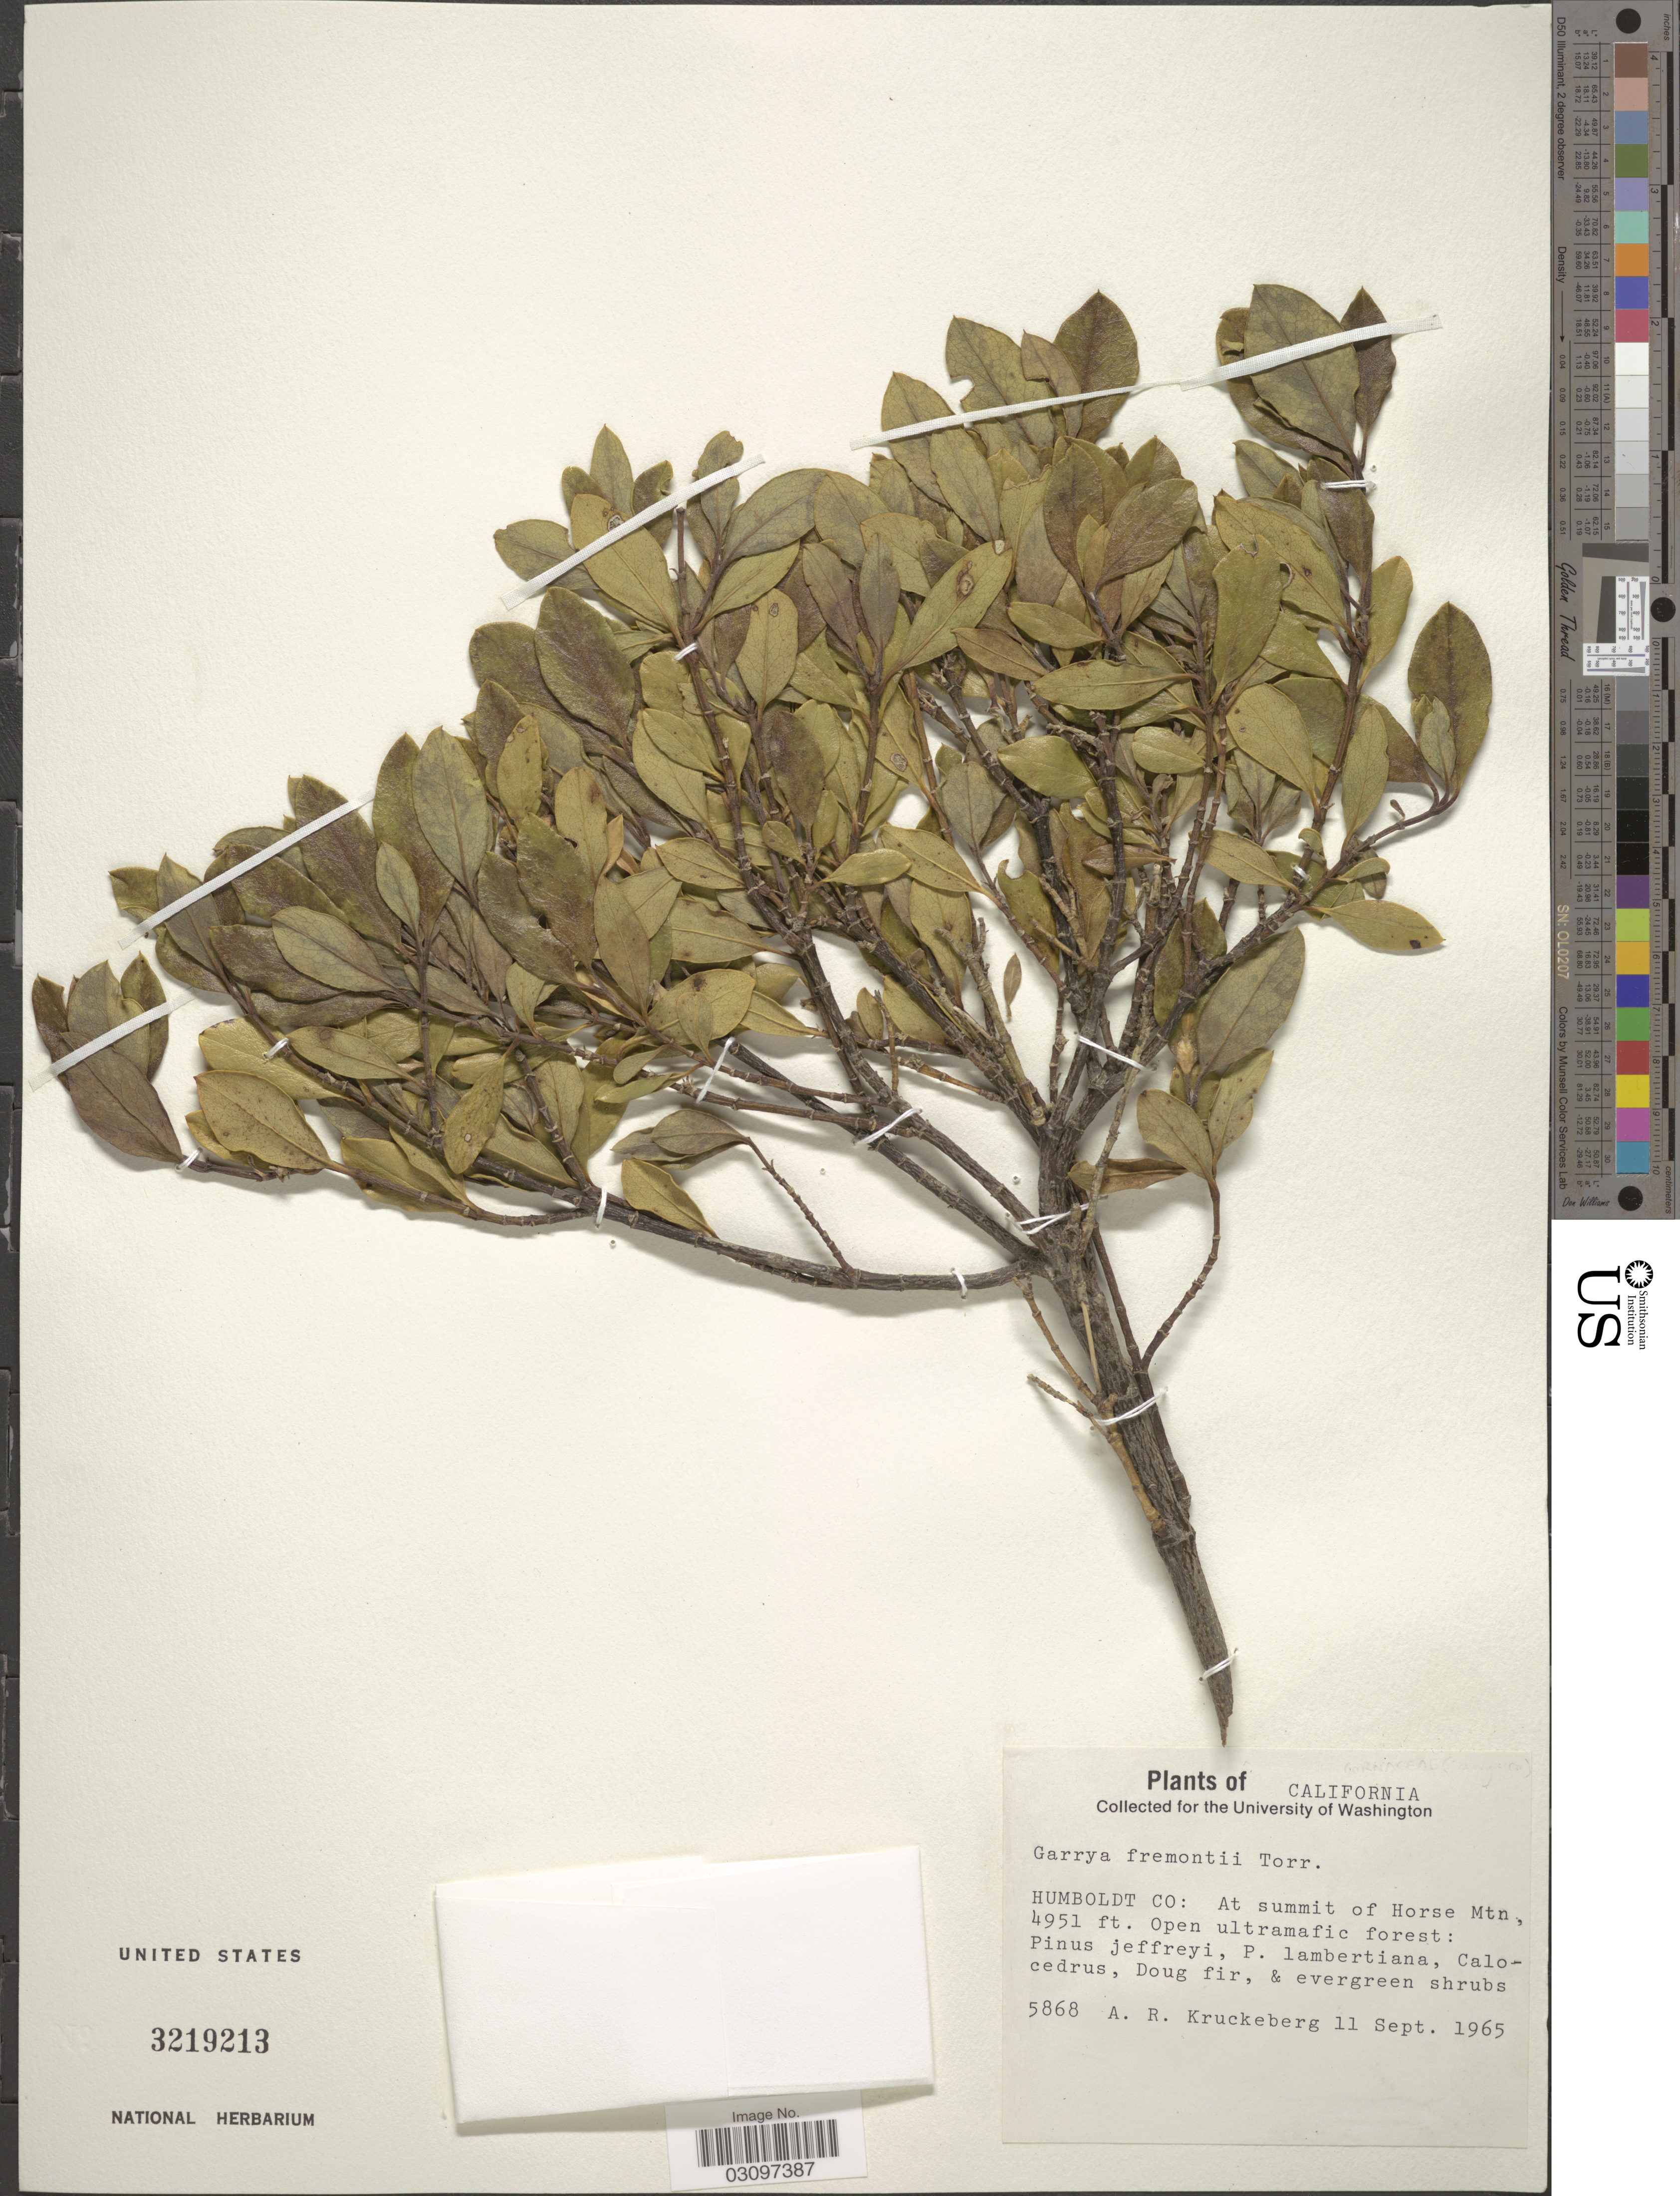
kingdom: Plantae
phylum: Tracheophyta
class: Magnoliopsida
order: Garryales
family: Garryaceae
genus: Garrya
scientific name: Garrya fremontii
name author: Torr.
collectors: A. Kruckeberg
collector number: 5868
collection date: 1965-09-11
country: United States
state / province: California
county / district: Humboldt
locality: Humboldt Co: At summit of Horse Mtn, 4951 ft.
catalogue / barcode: US 3219213